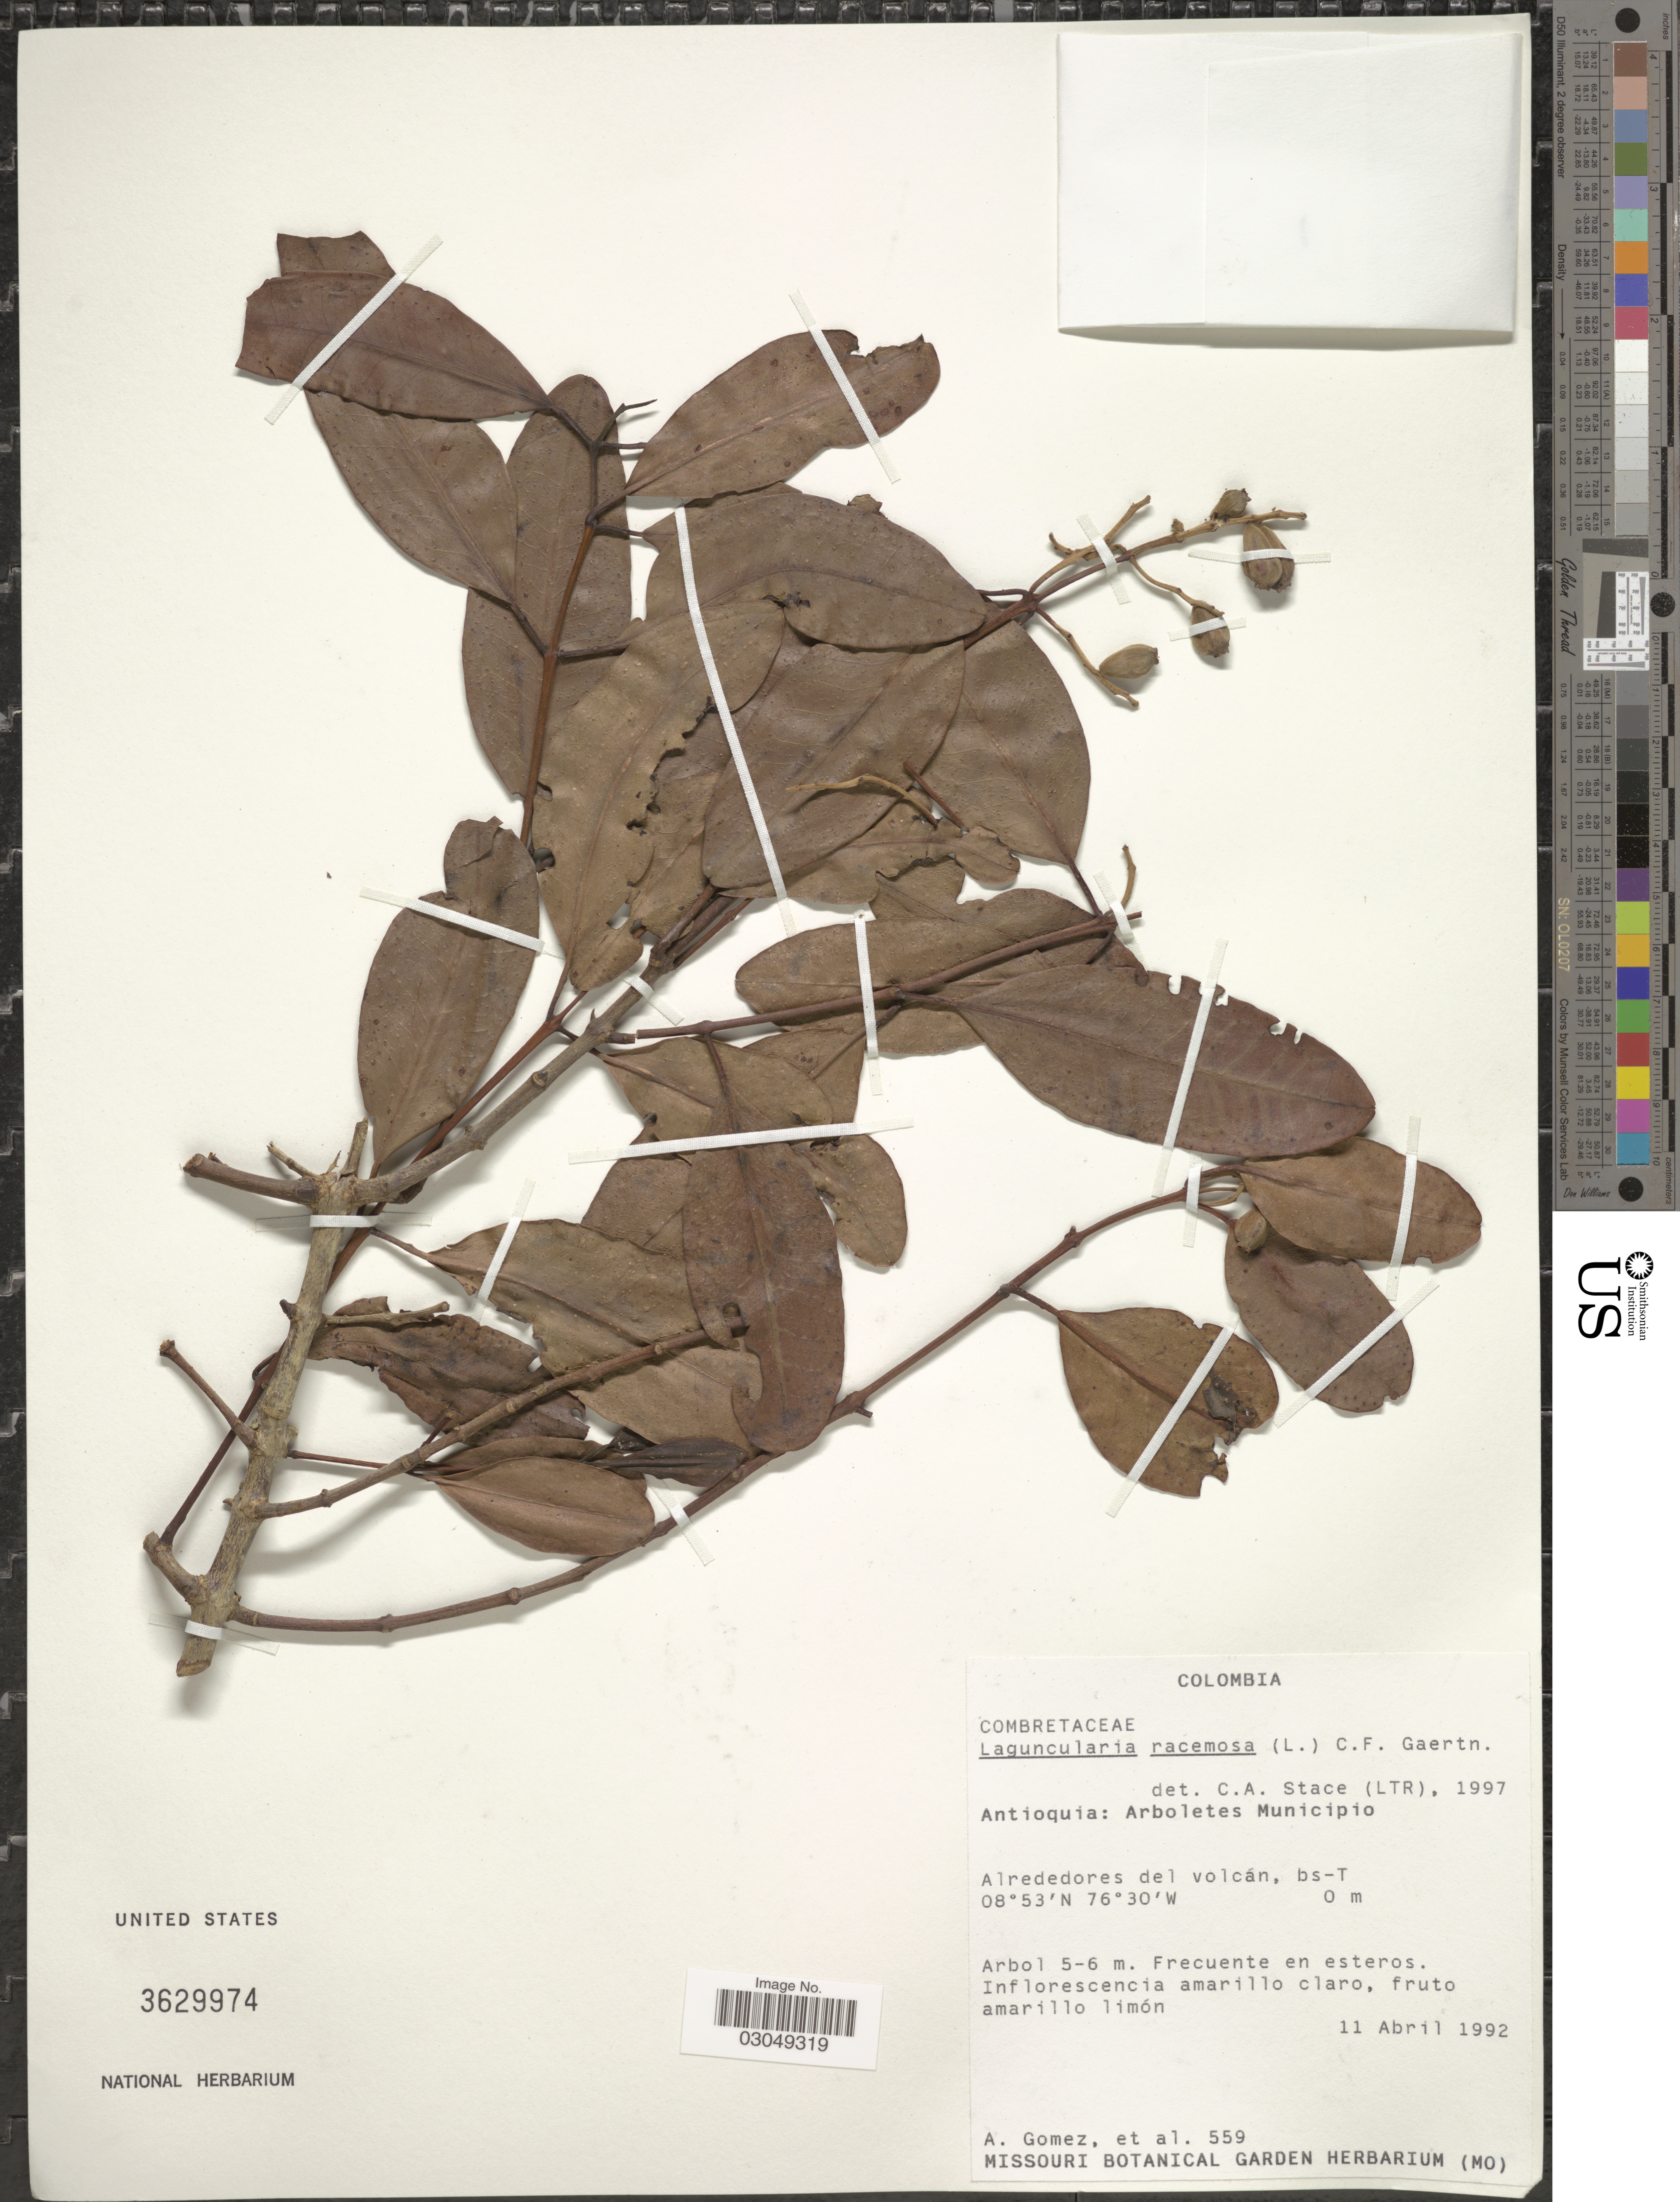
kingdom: Plantae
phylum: Tracheophyta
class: Magnoliopsida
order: Myrtales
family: Combretaceae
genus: Laguncularia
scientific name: Laguncularia racemosa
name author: (L.) C.F. Gaertn.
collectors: A. Gomez & et al.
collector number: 559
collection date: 1992-04-11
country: Colombia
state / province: Antioquia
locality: Arboletes Municipio. Alrededores del volcán, bs-T.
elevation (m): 0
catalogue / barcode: US 3629974